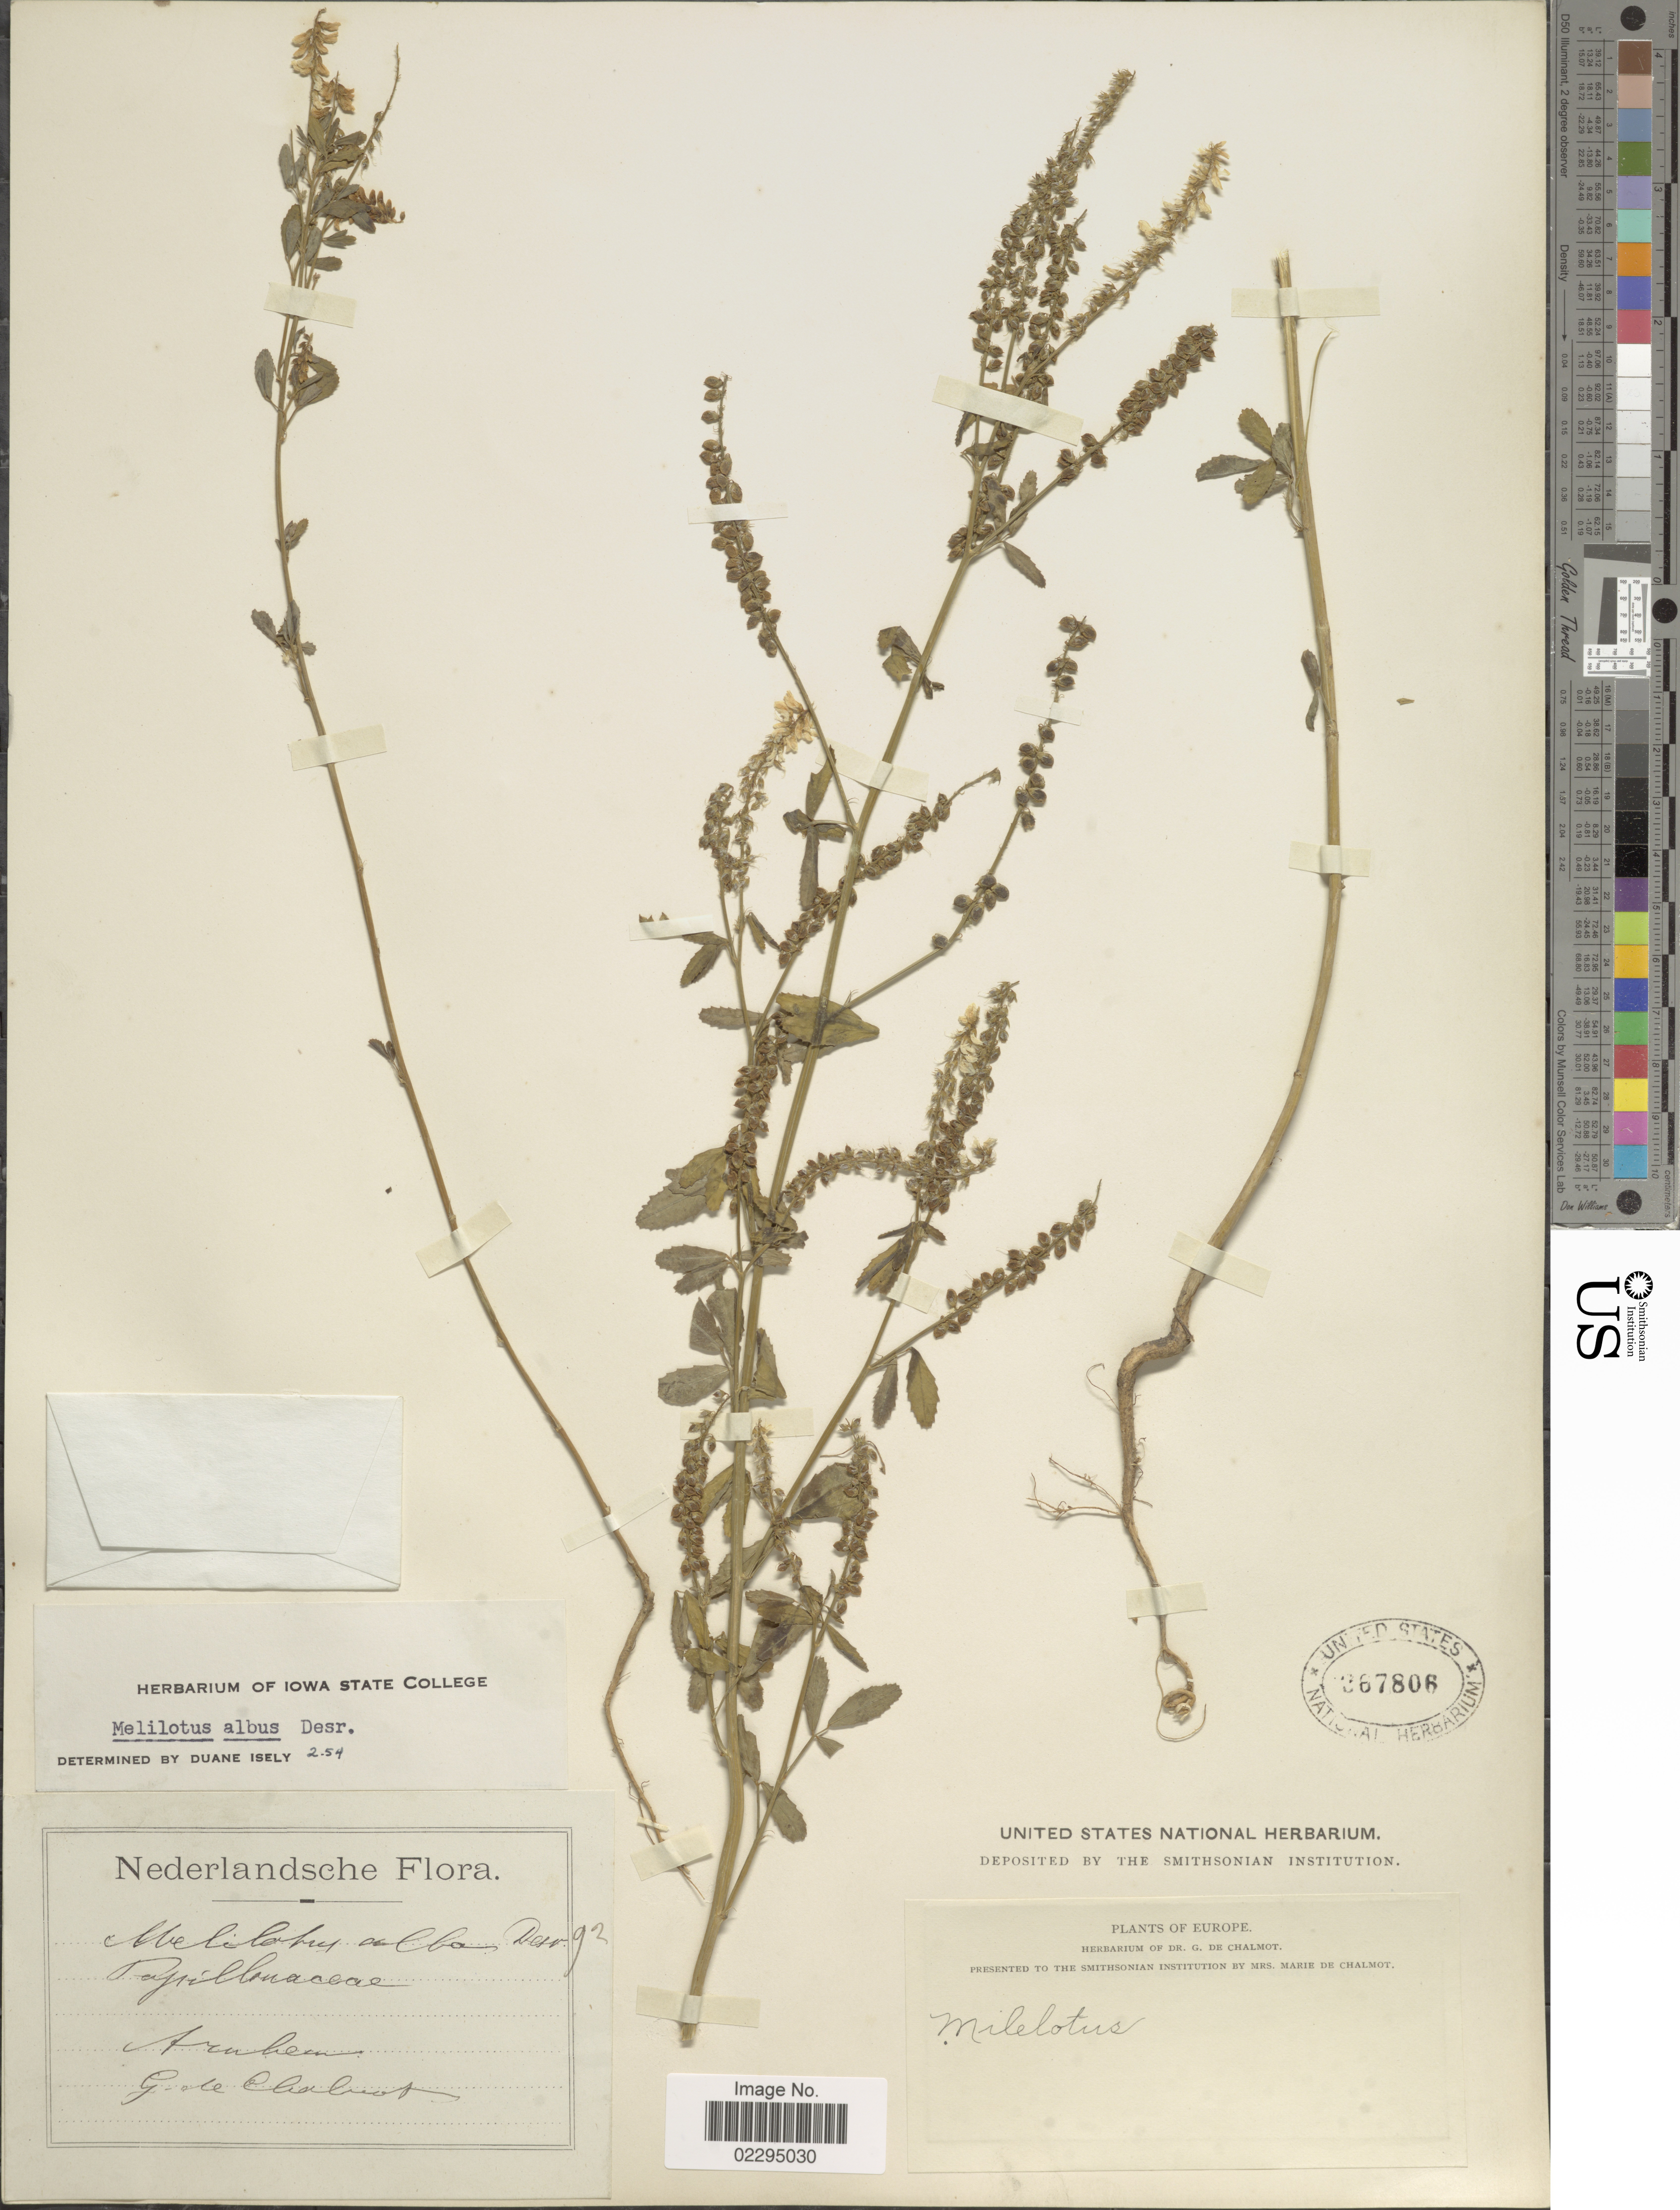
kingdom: Plantae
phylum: Tracheophyta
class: Magnoliopsida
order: Fabales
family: Fabaceae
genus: Melilotus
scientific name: Melilotus albus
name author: Medik.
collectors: G. de Chalmot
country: Netherlands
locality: Arnhem, Neerlandsche.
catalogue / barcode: US 367806